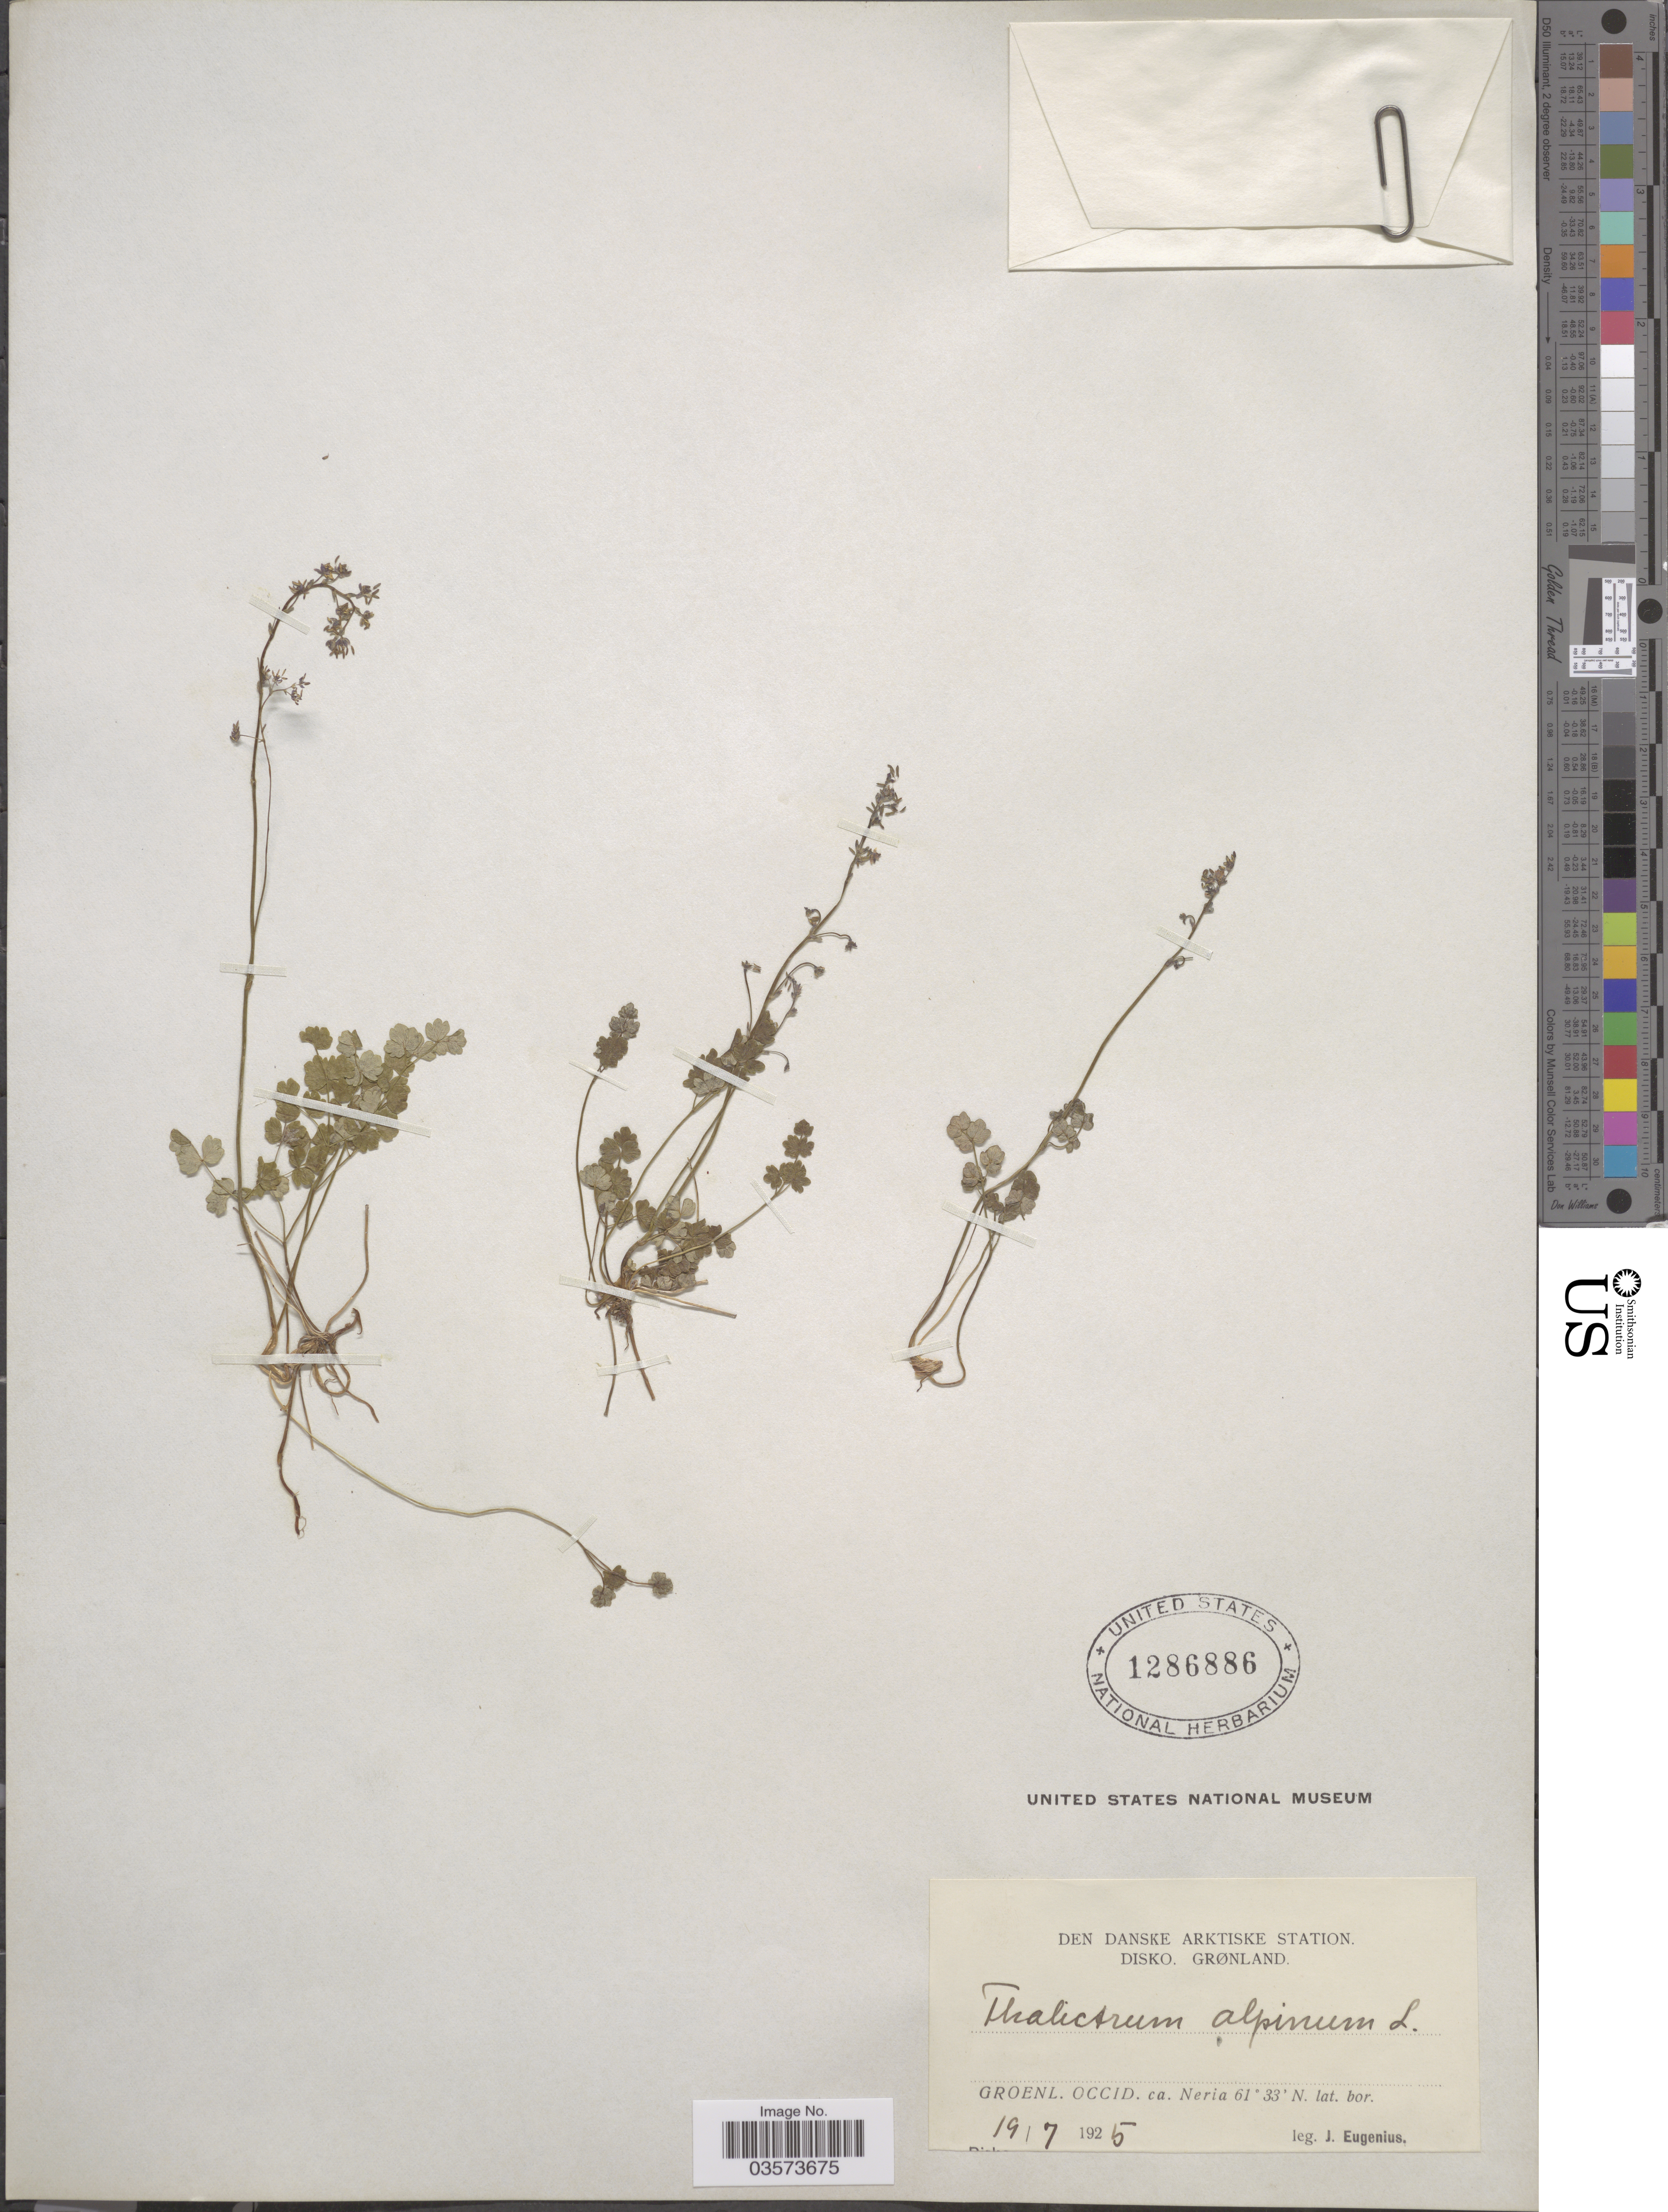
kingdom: Plantae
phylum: Tracheophyta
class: Magnoliopsida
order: Ranunculales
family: Ranunculaceae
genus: Thalictrum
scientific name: Thalictrum alpinum var. typicum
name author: B. Boivin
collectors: J. Eugenius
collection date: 1925-07-19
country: Greenland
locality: Den Danske Arktiske Station. Disko. Grønland. Groenl. Occid. ca. Neria.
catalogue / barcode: US 1286886